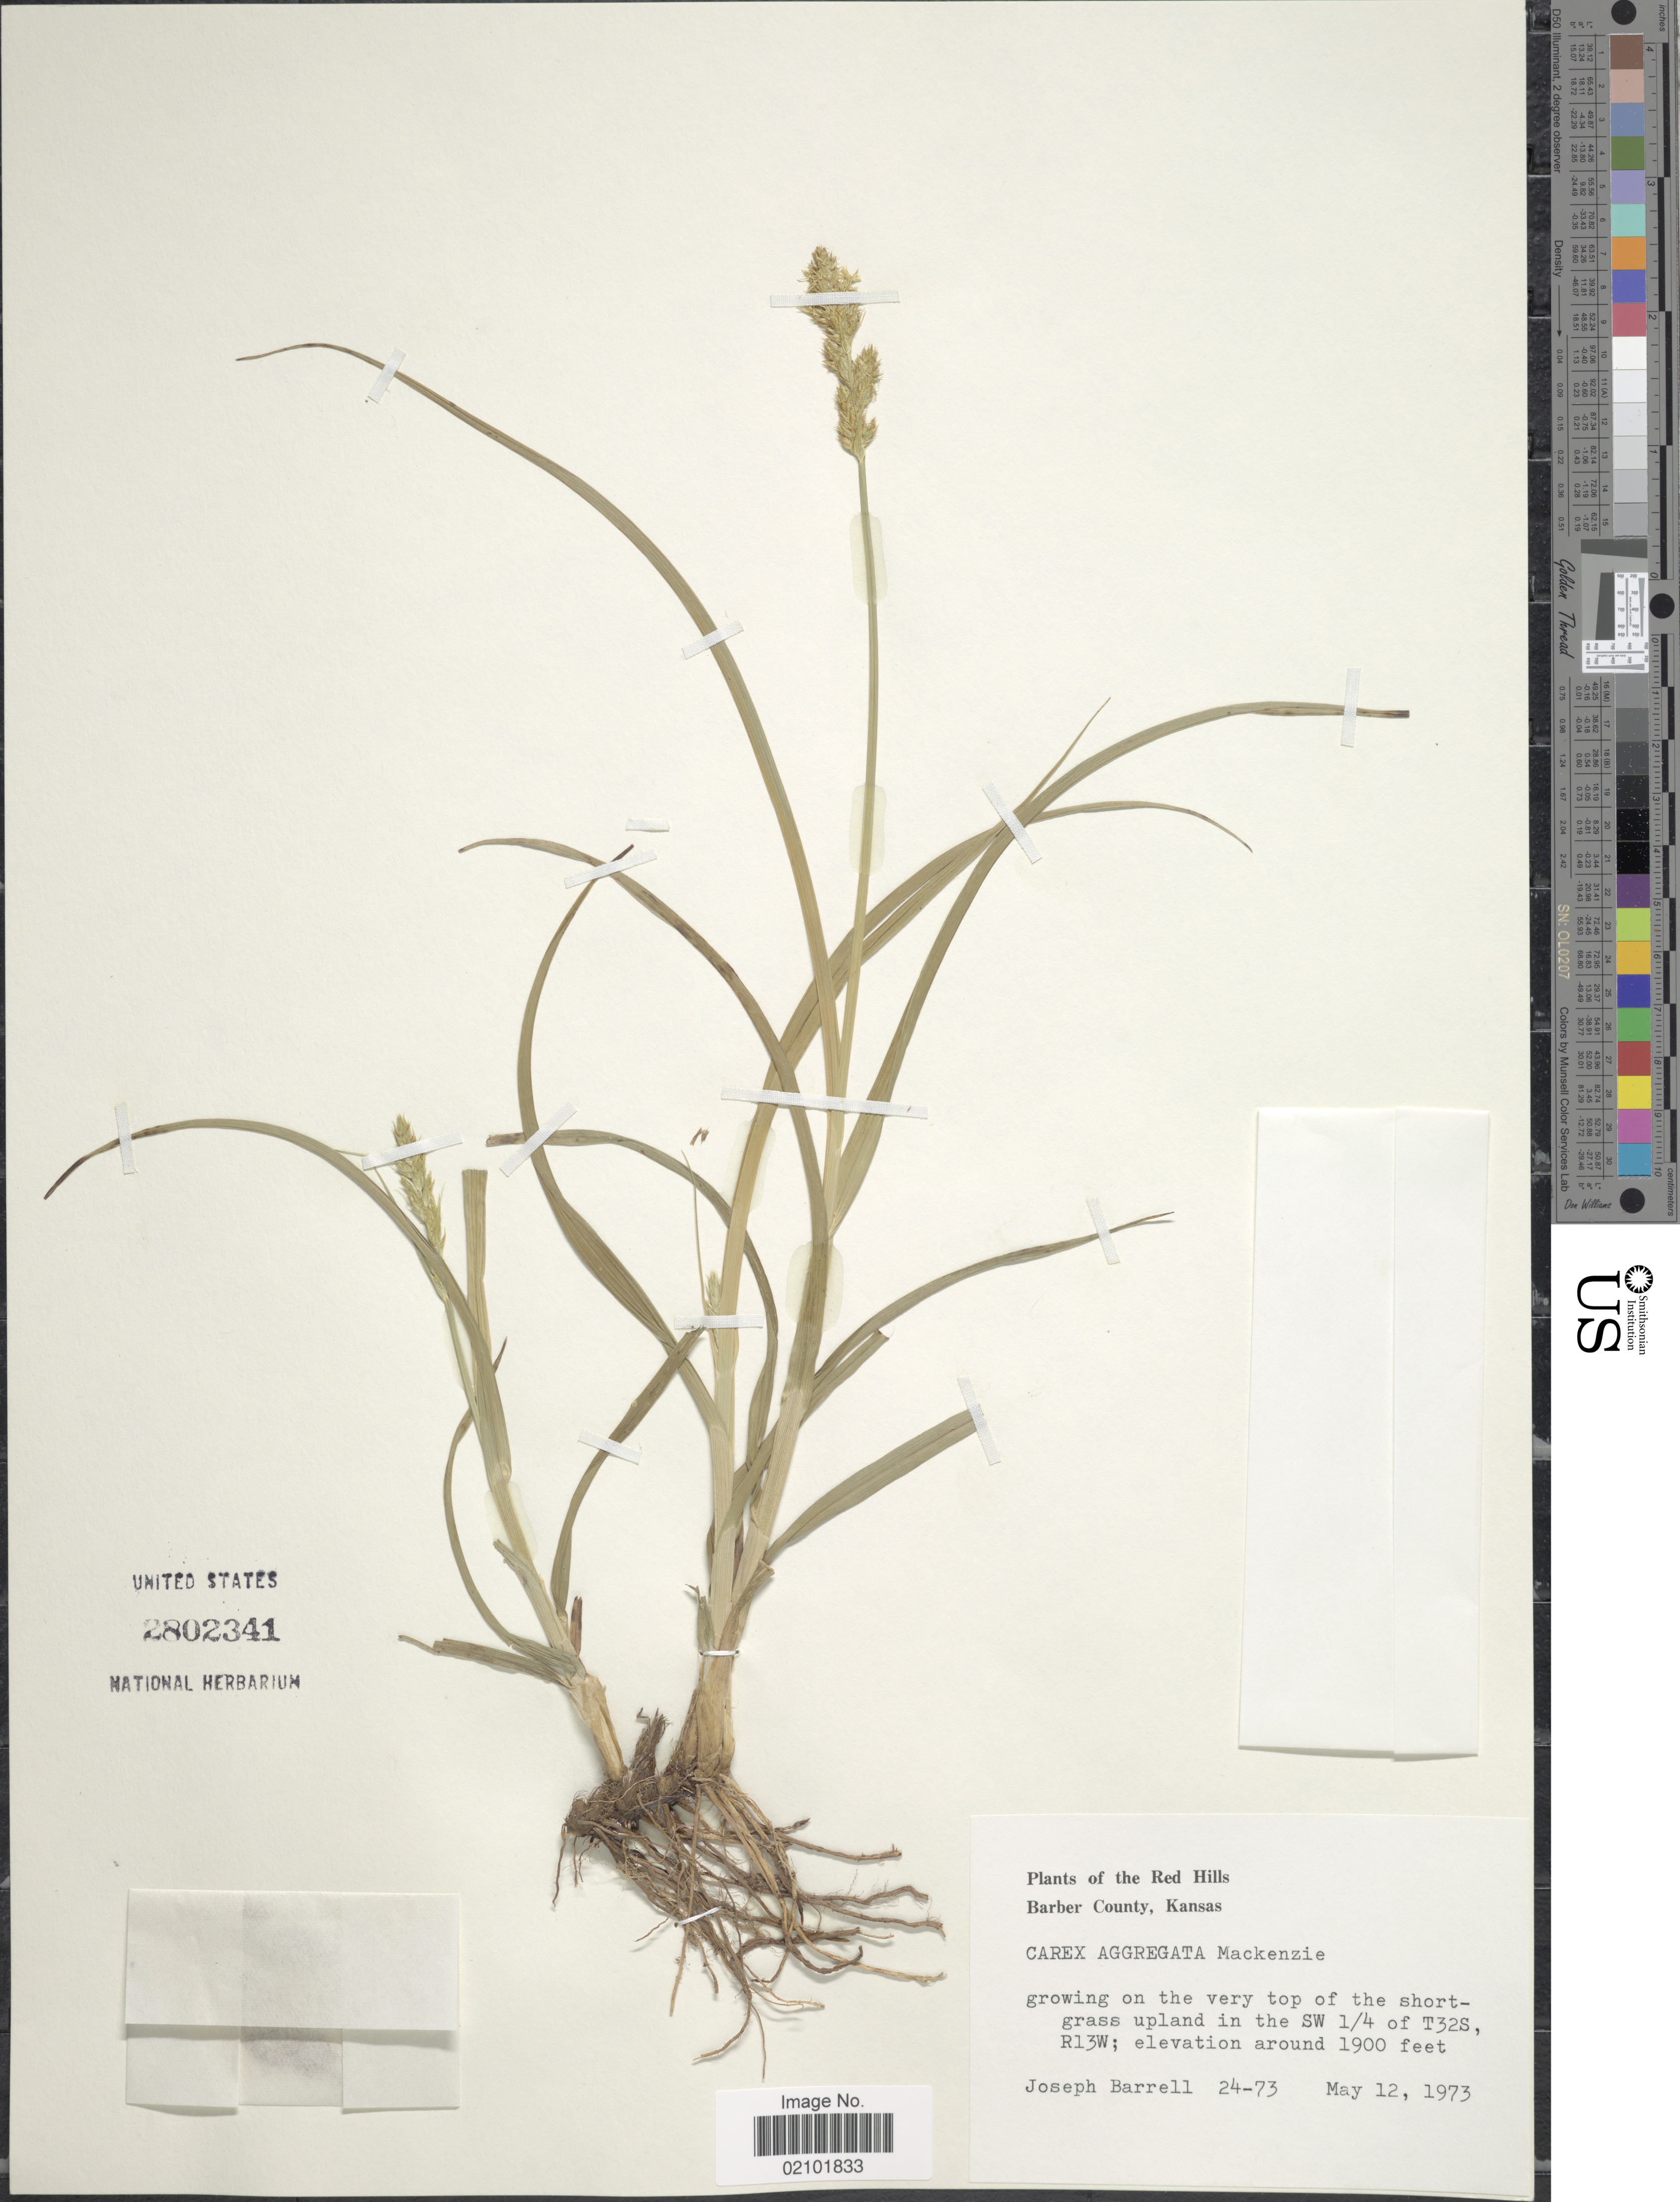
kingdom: Plantae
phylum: Tracheophyta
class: Liliopsida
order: Poales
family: Cyperaceae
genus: Carex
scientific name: Carex aggregata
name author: Mack.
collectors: J. Barrell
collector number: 24-73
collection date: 1973-05-12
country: United States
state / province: Kansas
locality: Red Hills, Barber County. SW 1/4 of T32S, R13W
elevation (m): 579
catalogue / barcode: US 2802341